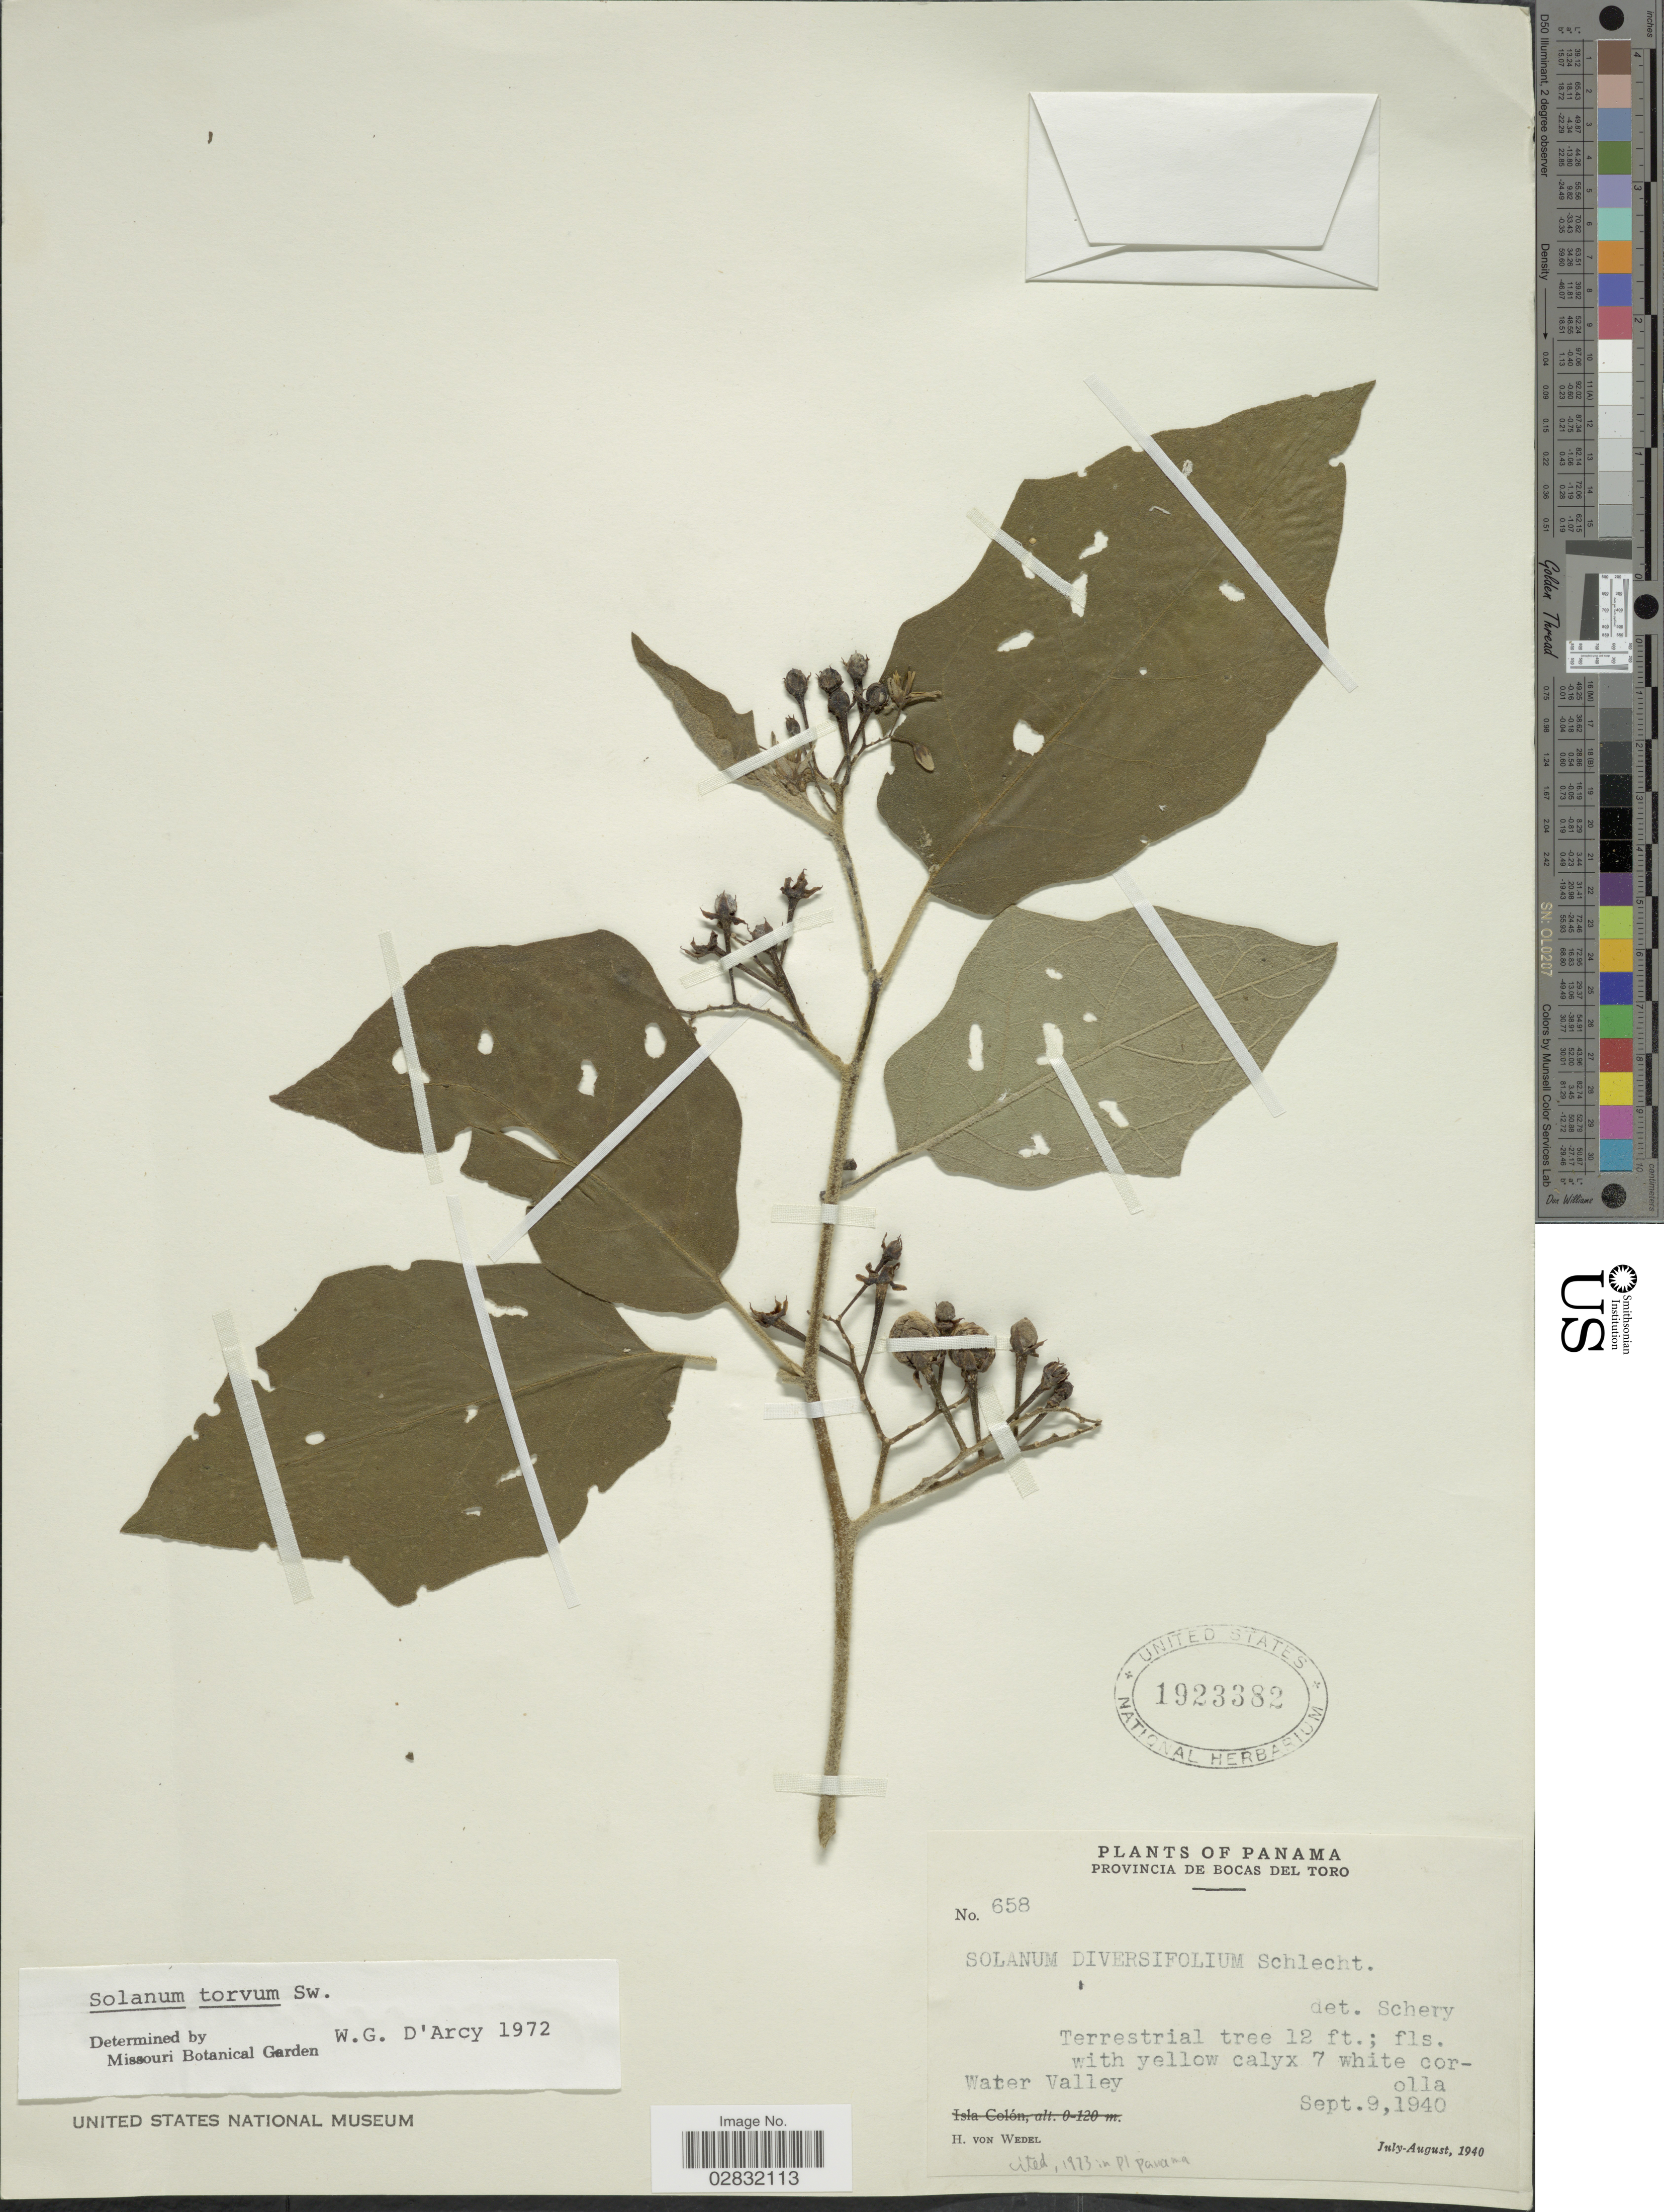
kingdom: Plantae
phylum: Tracheophyta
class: Magnoliopsida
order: Solanales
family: Solanaceae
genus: Solanum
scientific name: Solanum torvum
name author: Sw.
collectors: H. von Wedel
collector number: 658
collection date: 1940-09-09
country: Panama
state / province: Bocas del Toro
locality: Provincia De Bocas Del Toro, Water Valley.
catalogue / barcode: US 1923382